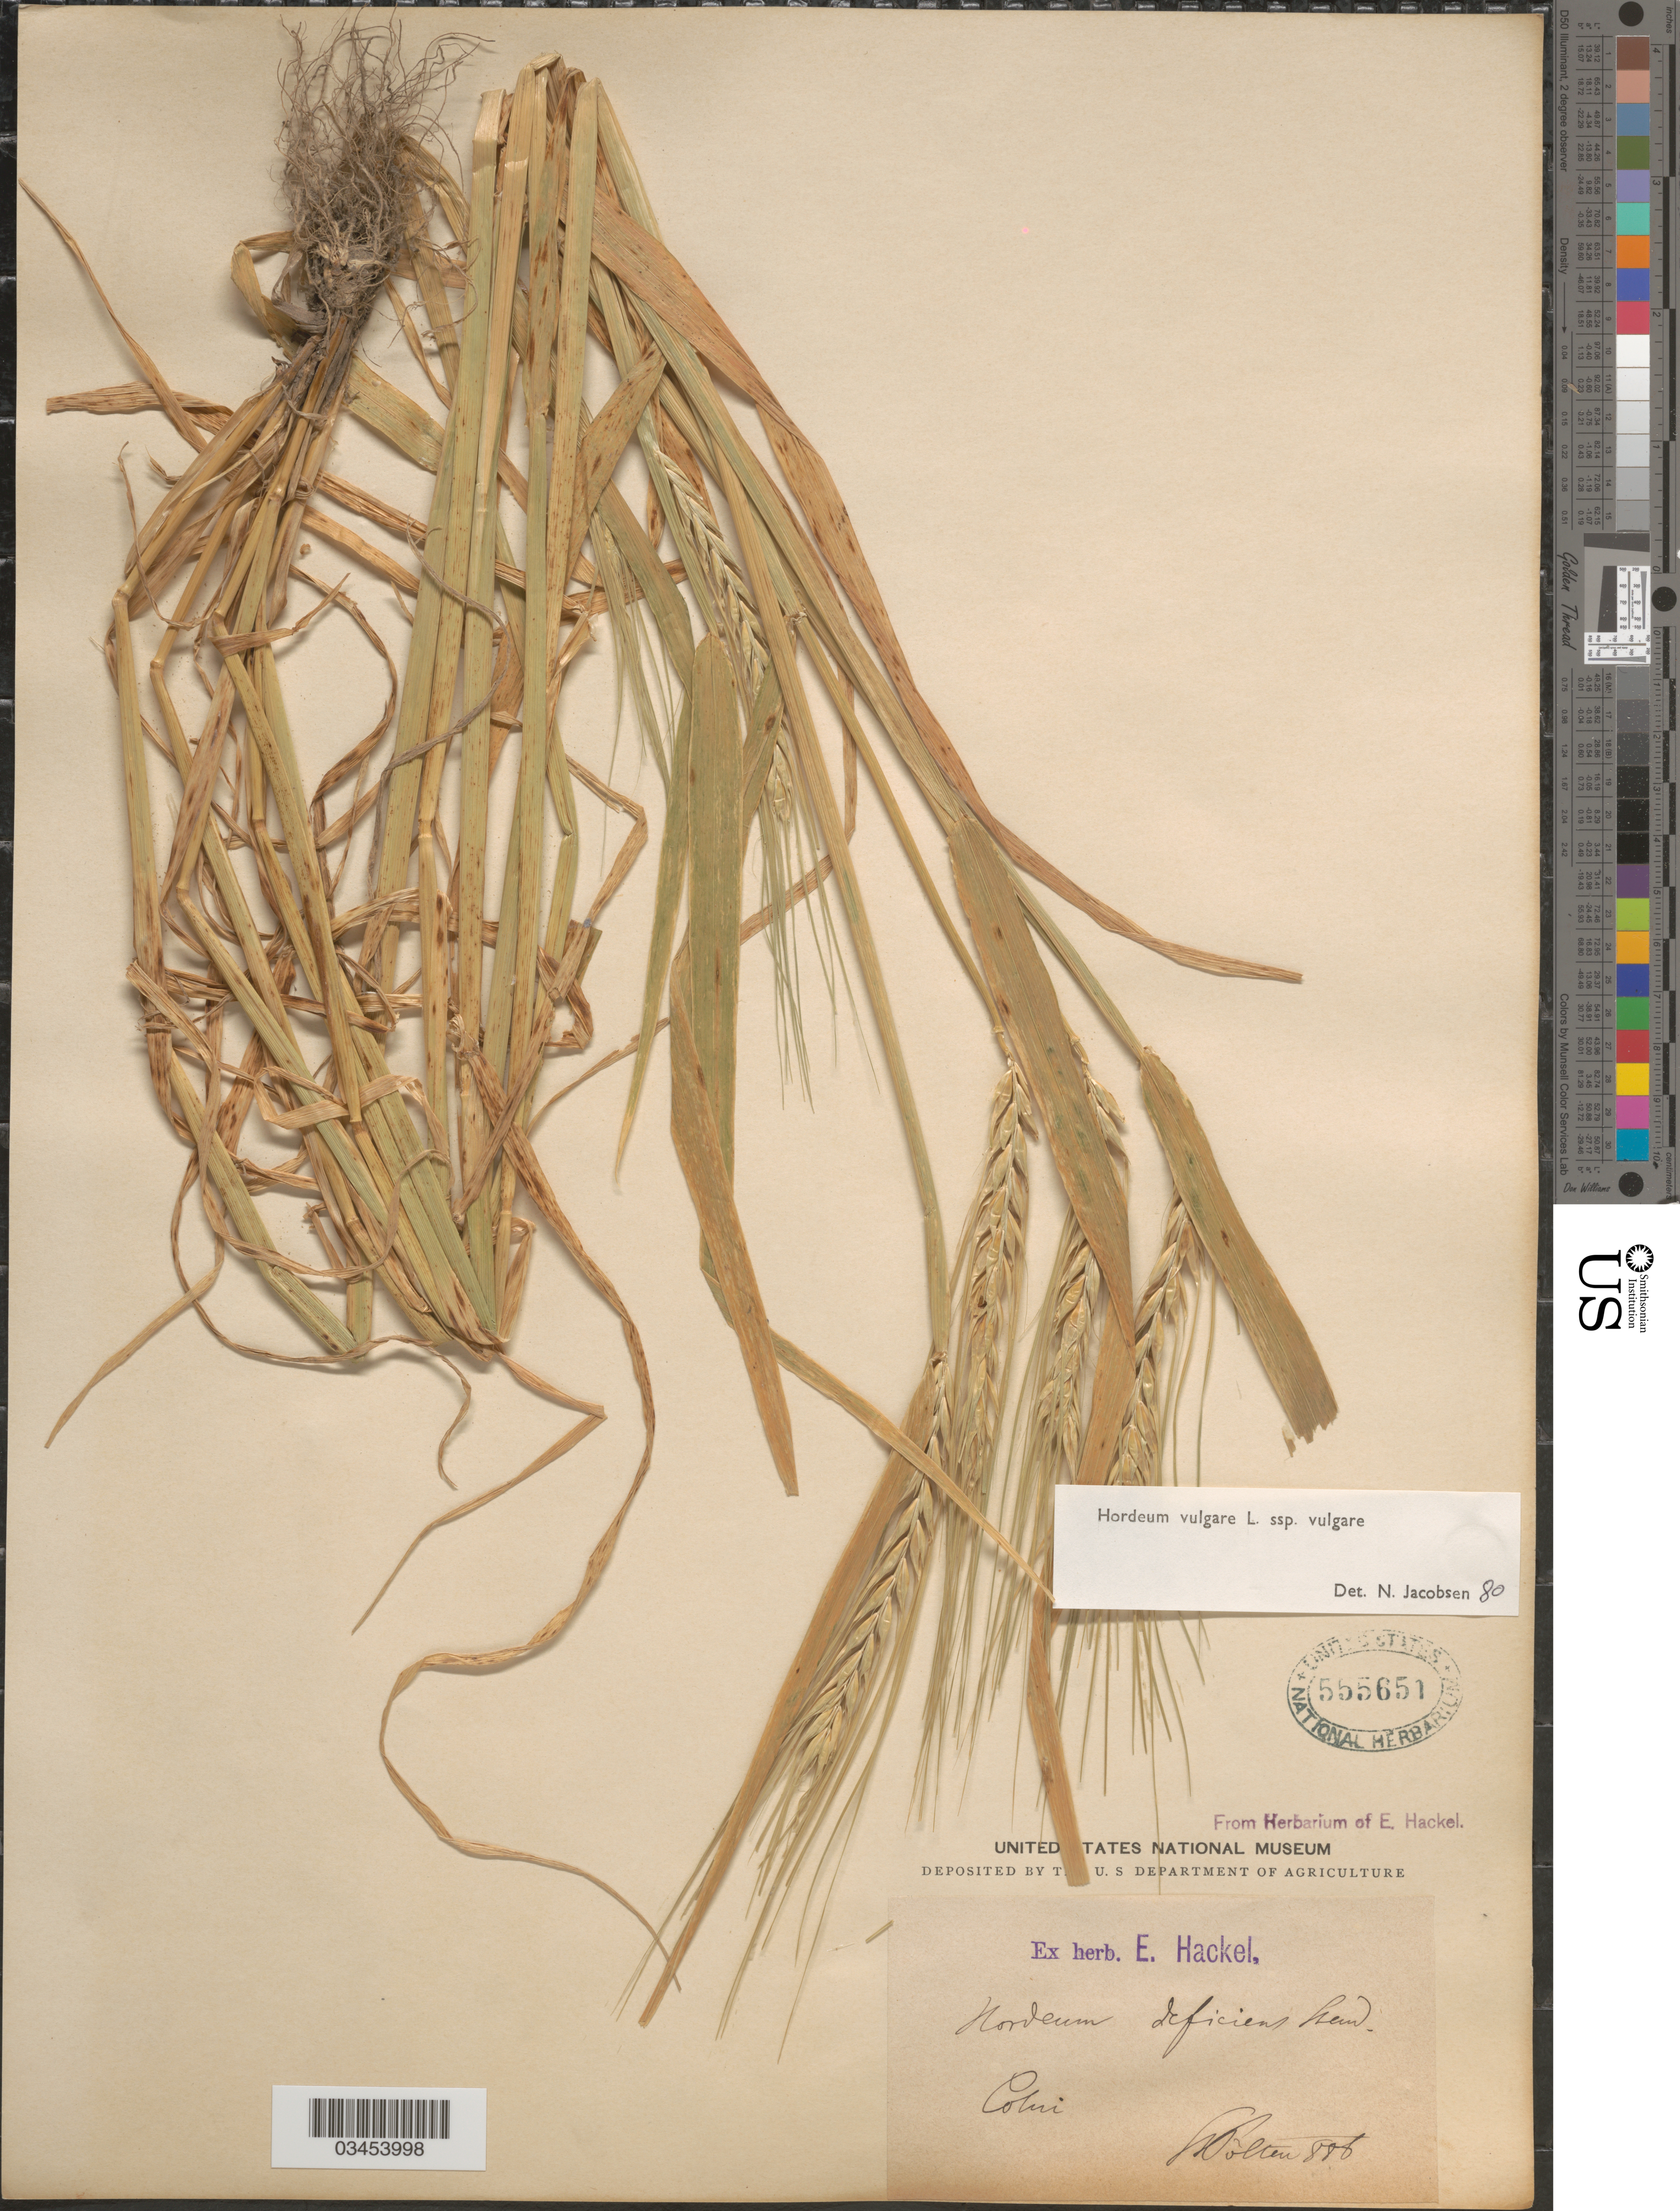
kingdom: Plantae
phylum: Tracheophyta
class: Liliopsida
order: Poales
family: Poaceae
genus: Hordeum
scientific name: Hordeum vulgare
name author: L.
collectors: ex herb. E. Hackel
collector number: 886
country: Austria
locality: Colin. St. Polten.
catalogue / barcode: US 555651